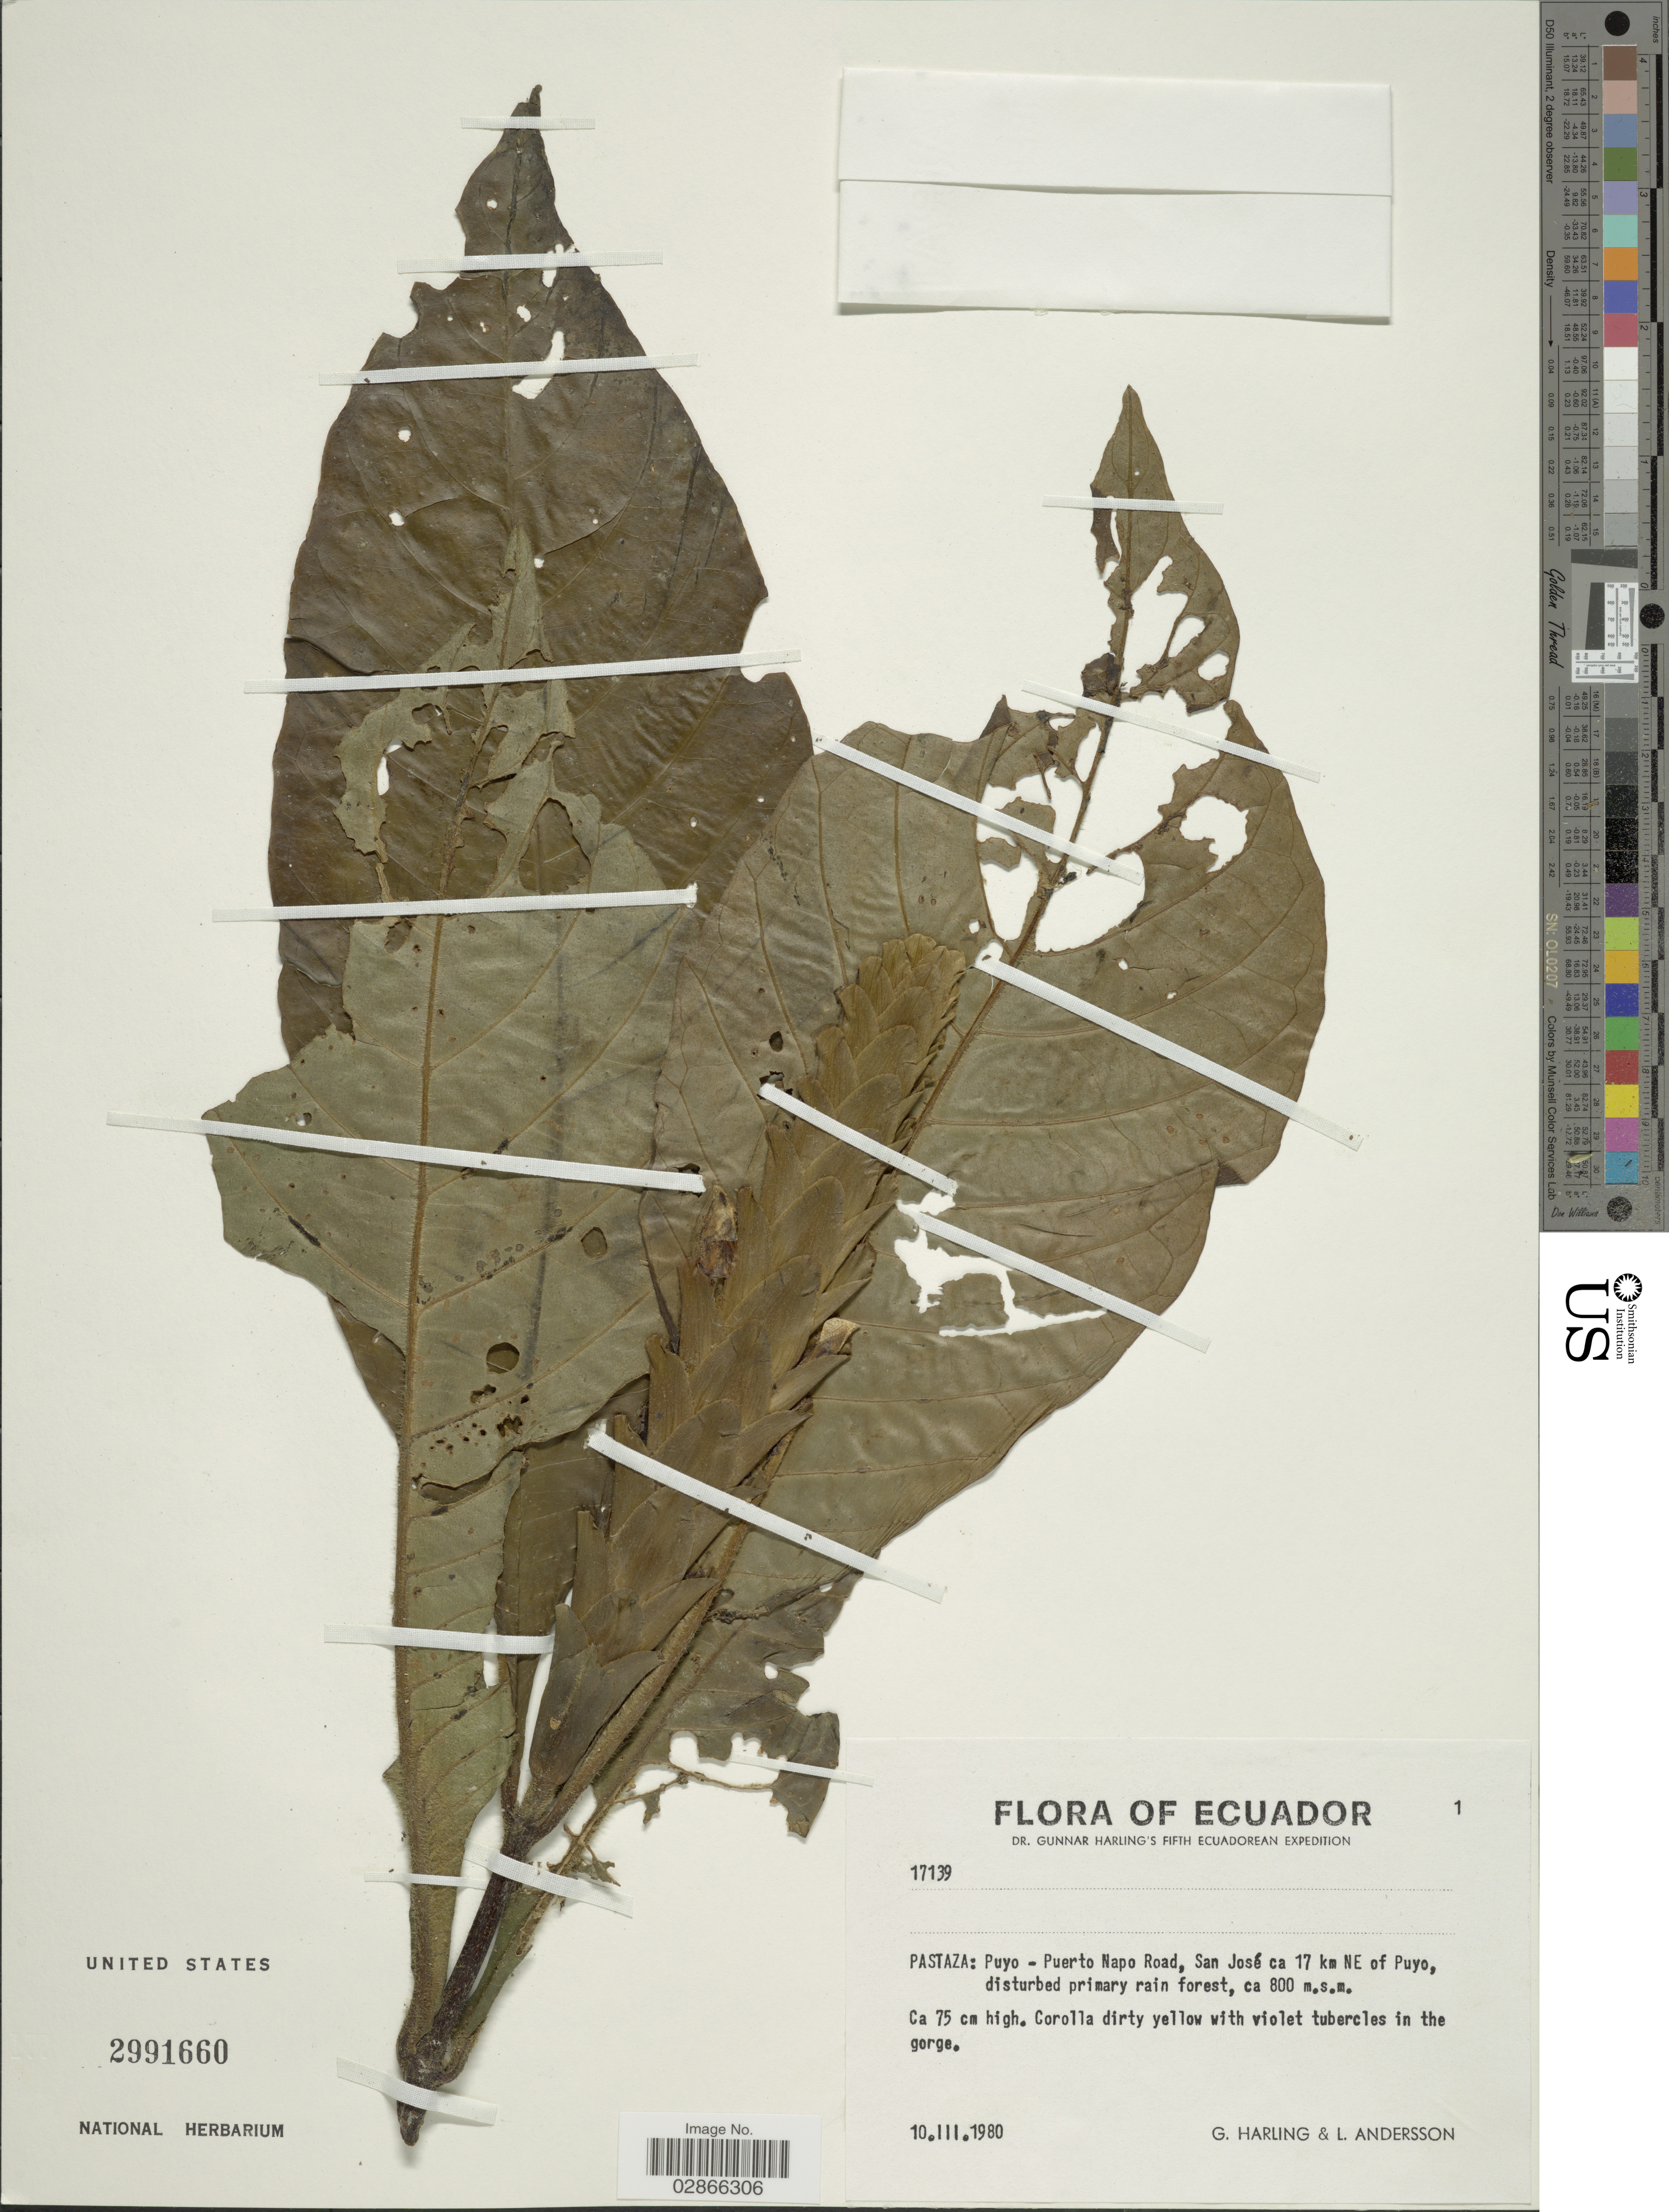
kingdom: Plantae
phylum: Tracheophyta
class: Magnoliopsida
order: Lamiales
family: Acanthaceae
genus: Aphelandra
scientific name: Aphelandra ameleta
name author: Leonard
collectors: G. Harling & L. Andersson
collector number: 17139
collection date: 1980-03-10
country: Ecuador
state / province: Pastaza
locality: Puyo - Puerto Napo Road, San José ca 17 km NE of Puyo.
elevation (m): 800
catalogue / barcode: US 2991660